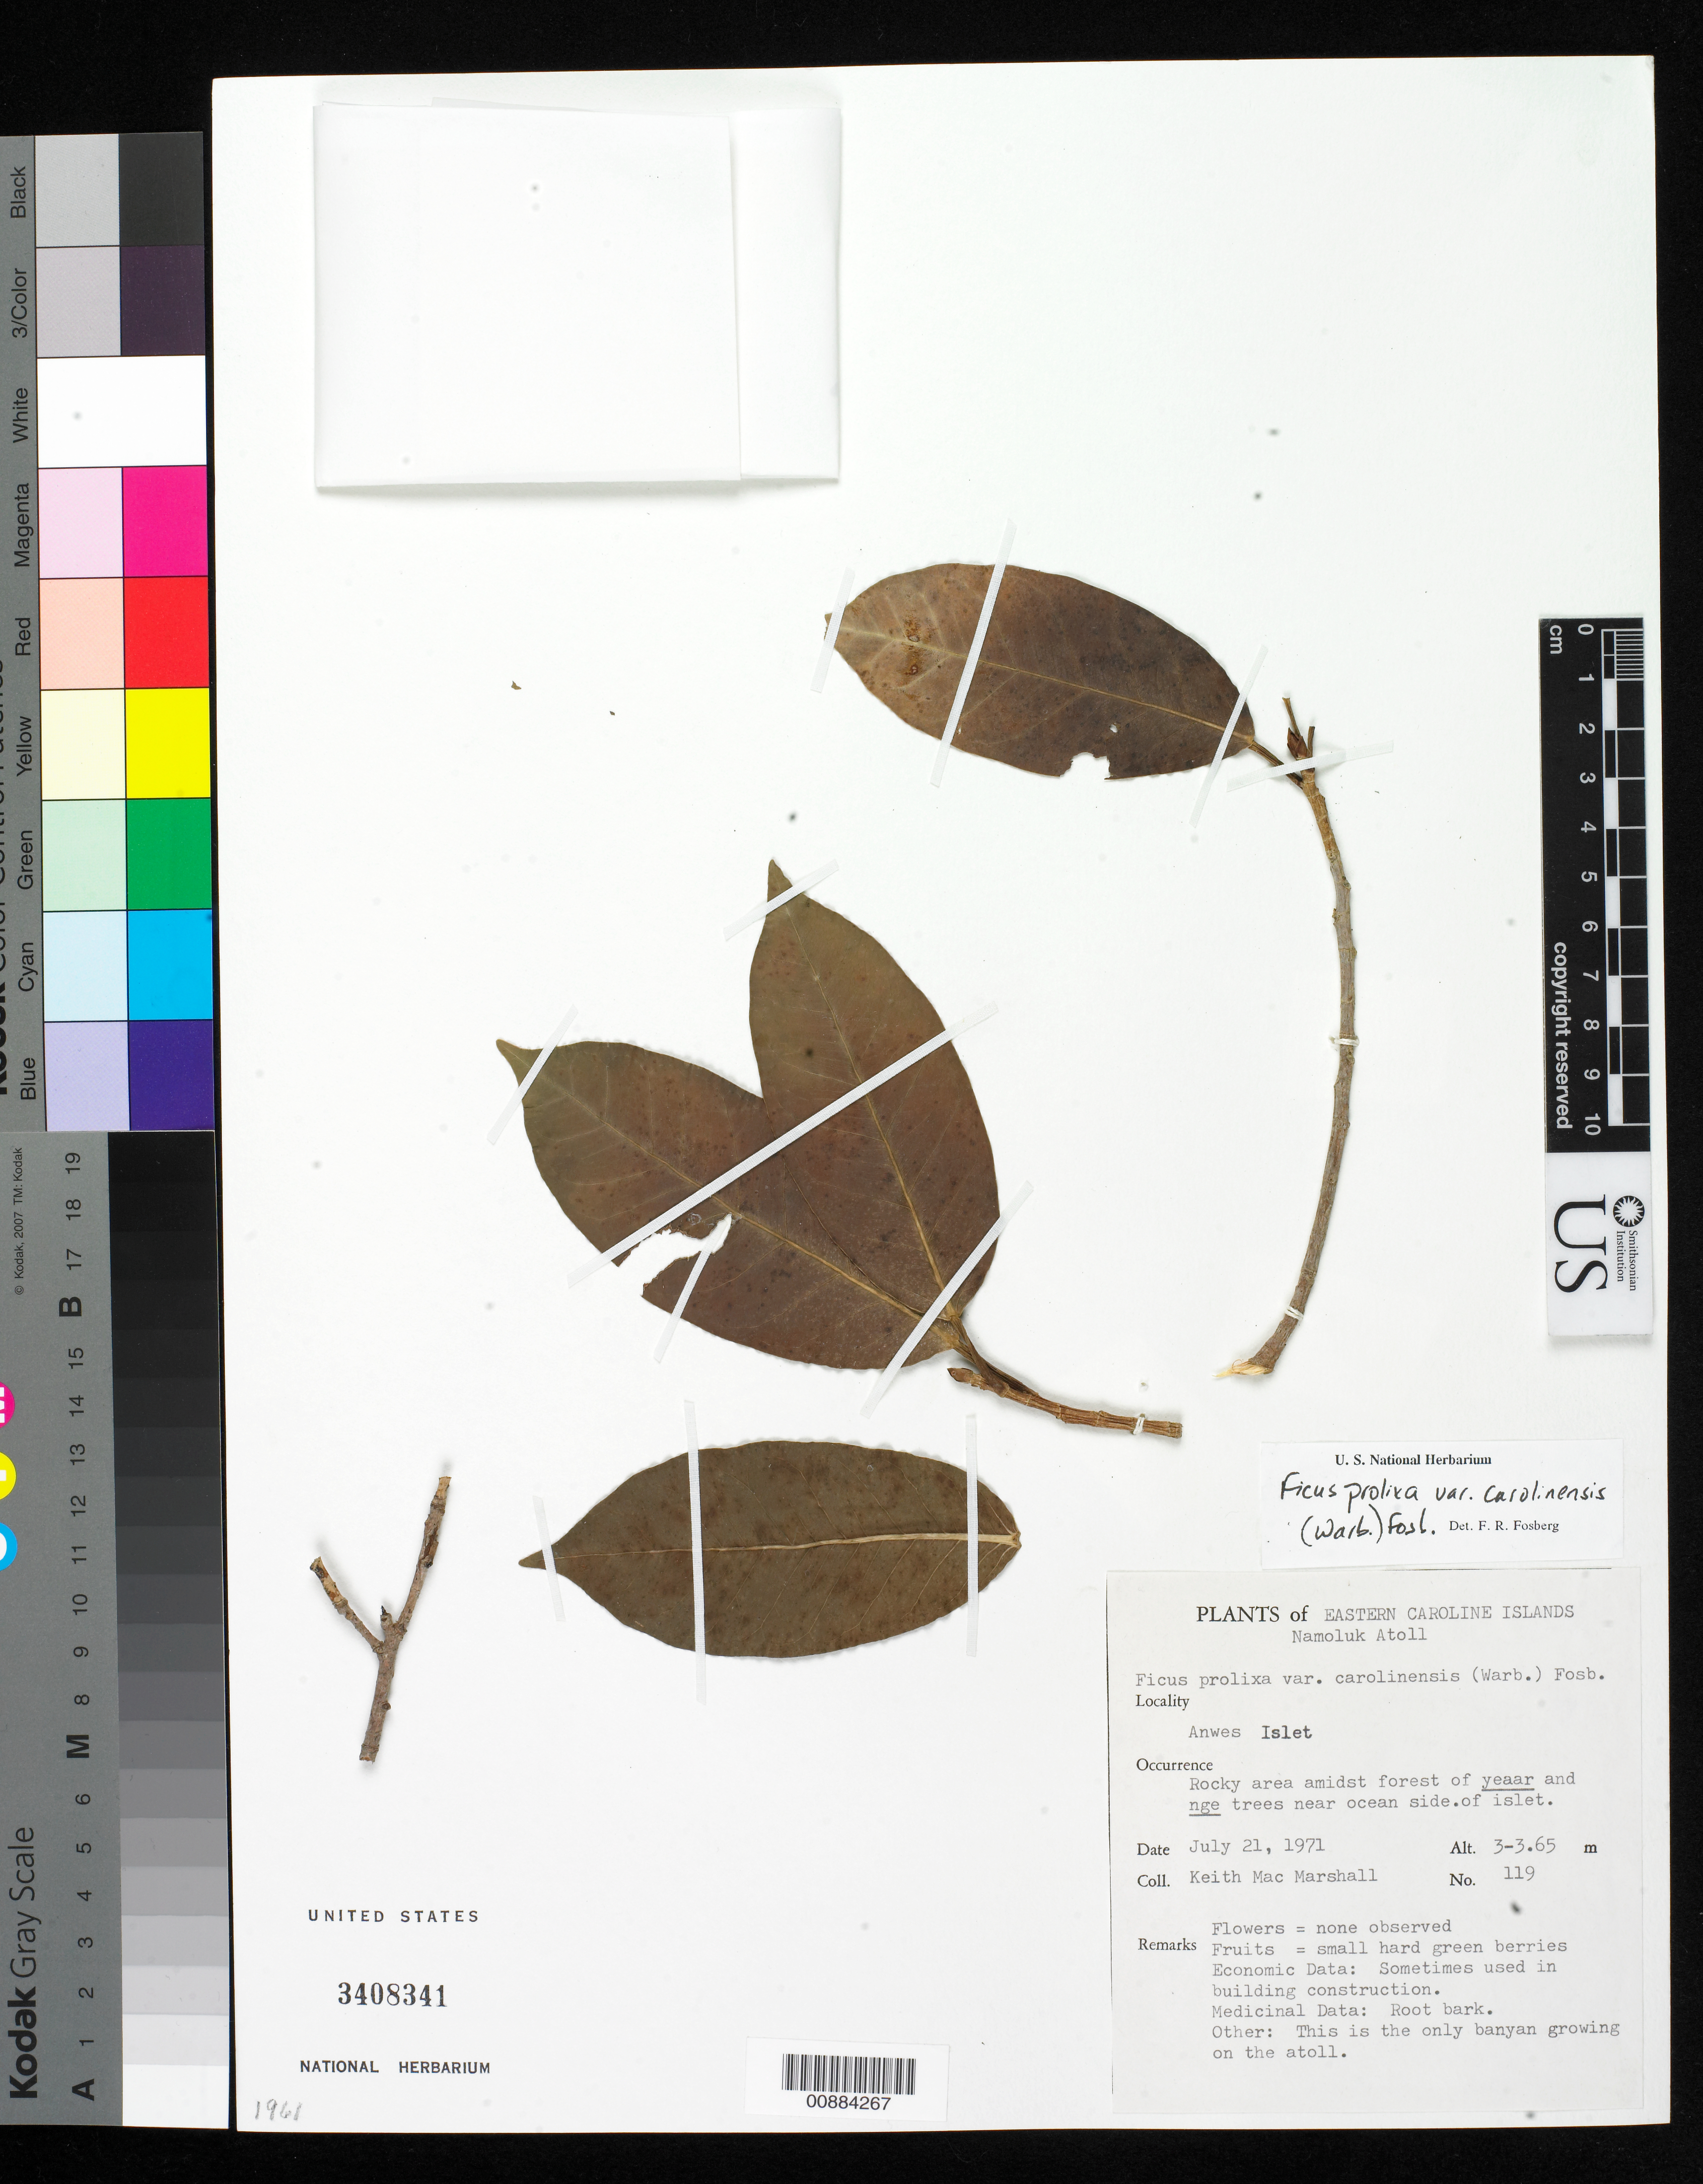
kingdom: Plantae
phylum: Tracheophyta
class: Magnoliopsida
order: Rosales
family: Moraceae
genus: Ficus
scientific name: Ficus prolixa var. carolinensis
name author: (Warb.) Fosberg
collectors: K. M. Marshall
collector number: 119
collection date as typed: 21 Jul 1971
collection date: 1971-07-21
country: Micronesia, Federated States of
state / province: Truk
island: Namokuk [Namoluk] Atoll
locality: Anwes Islet, Namoluk Atoll, Eastern Caroline Islands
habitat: Rocky area amidst forest of 'yeaar' and 'nge' trees near ocean side of islet.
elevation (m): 3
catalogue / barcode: US 3408341